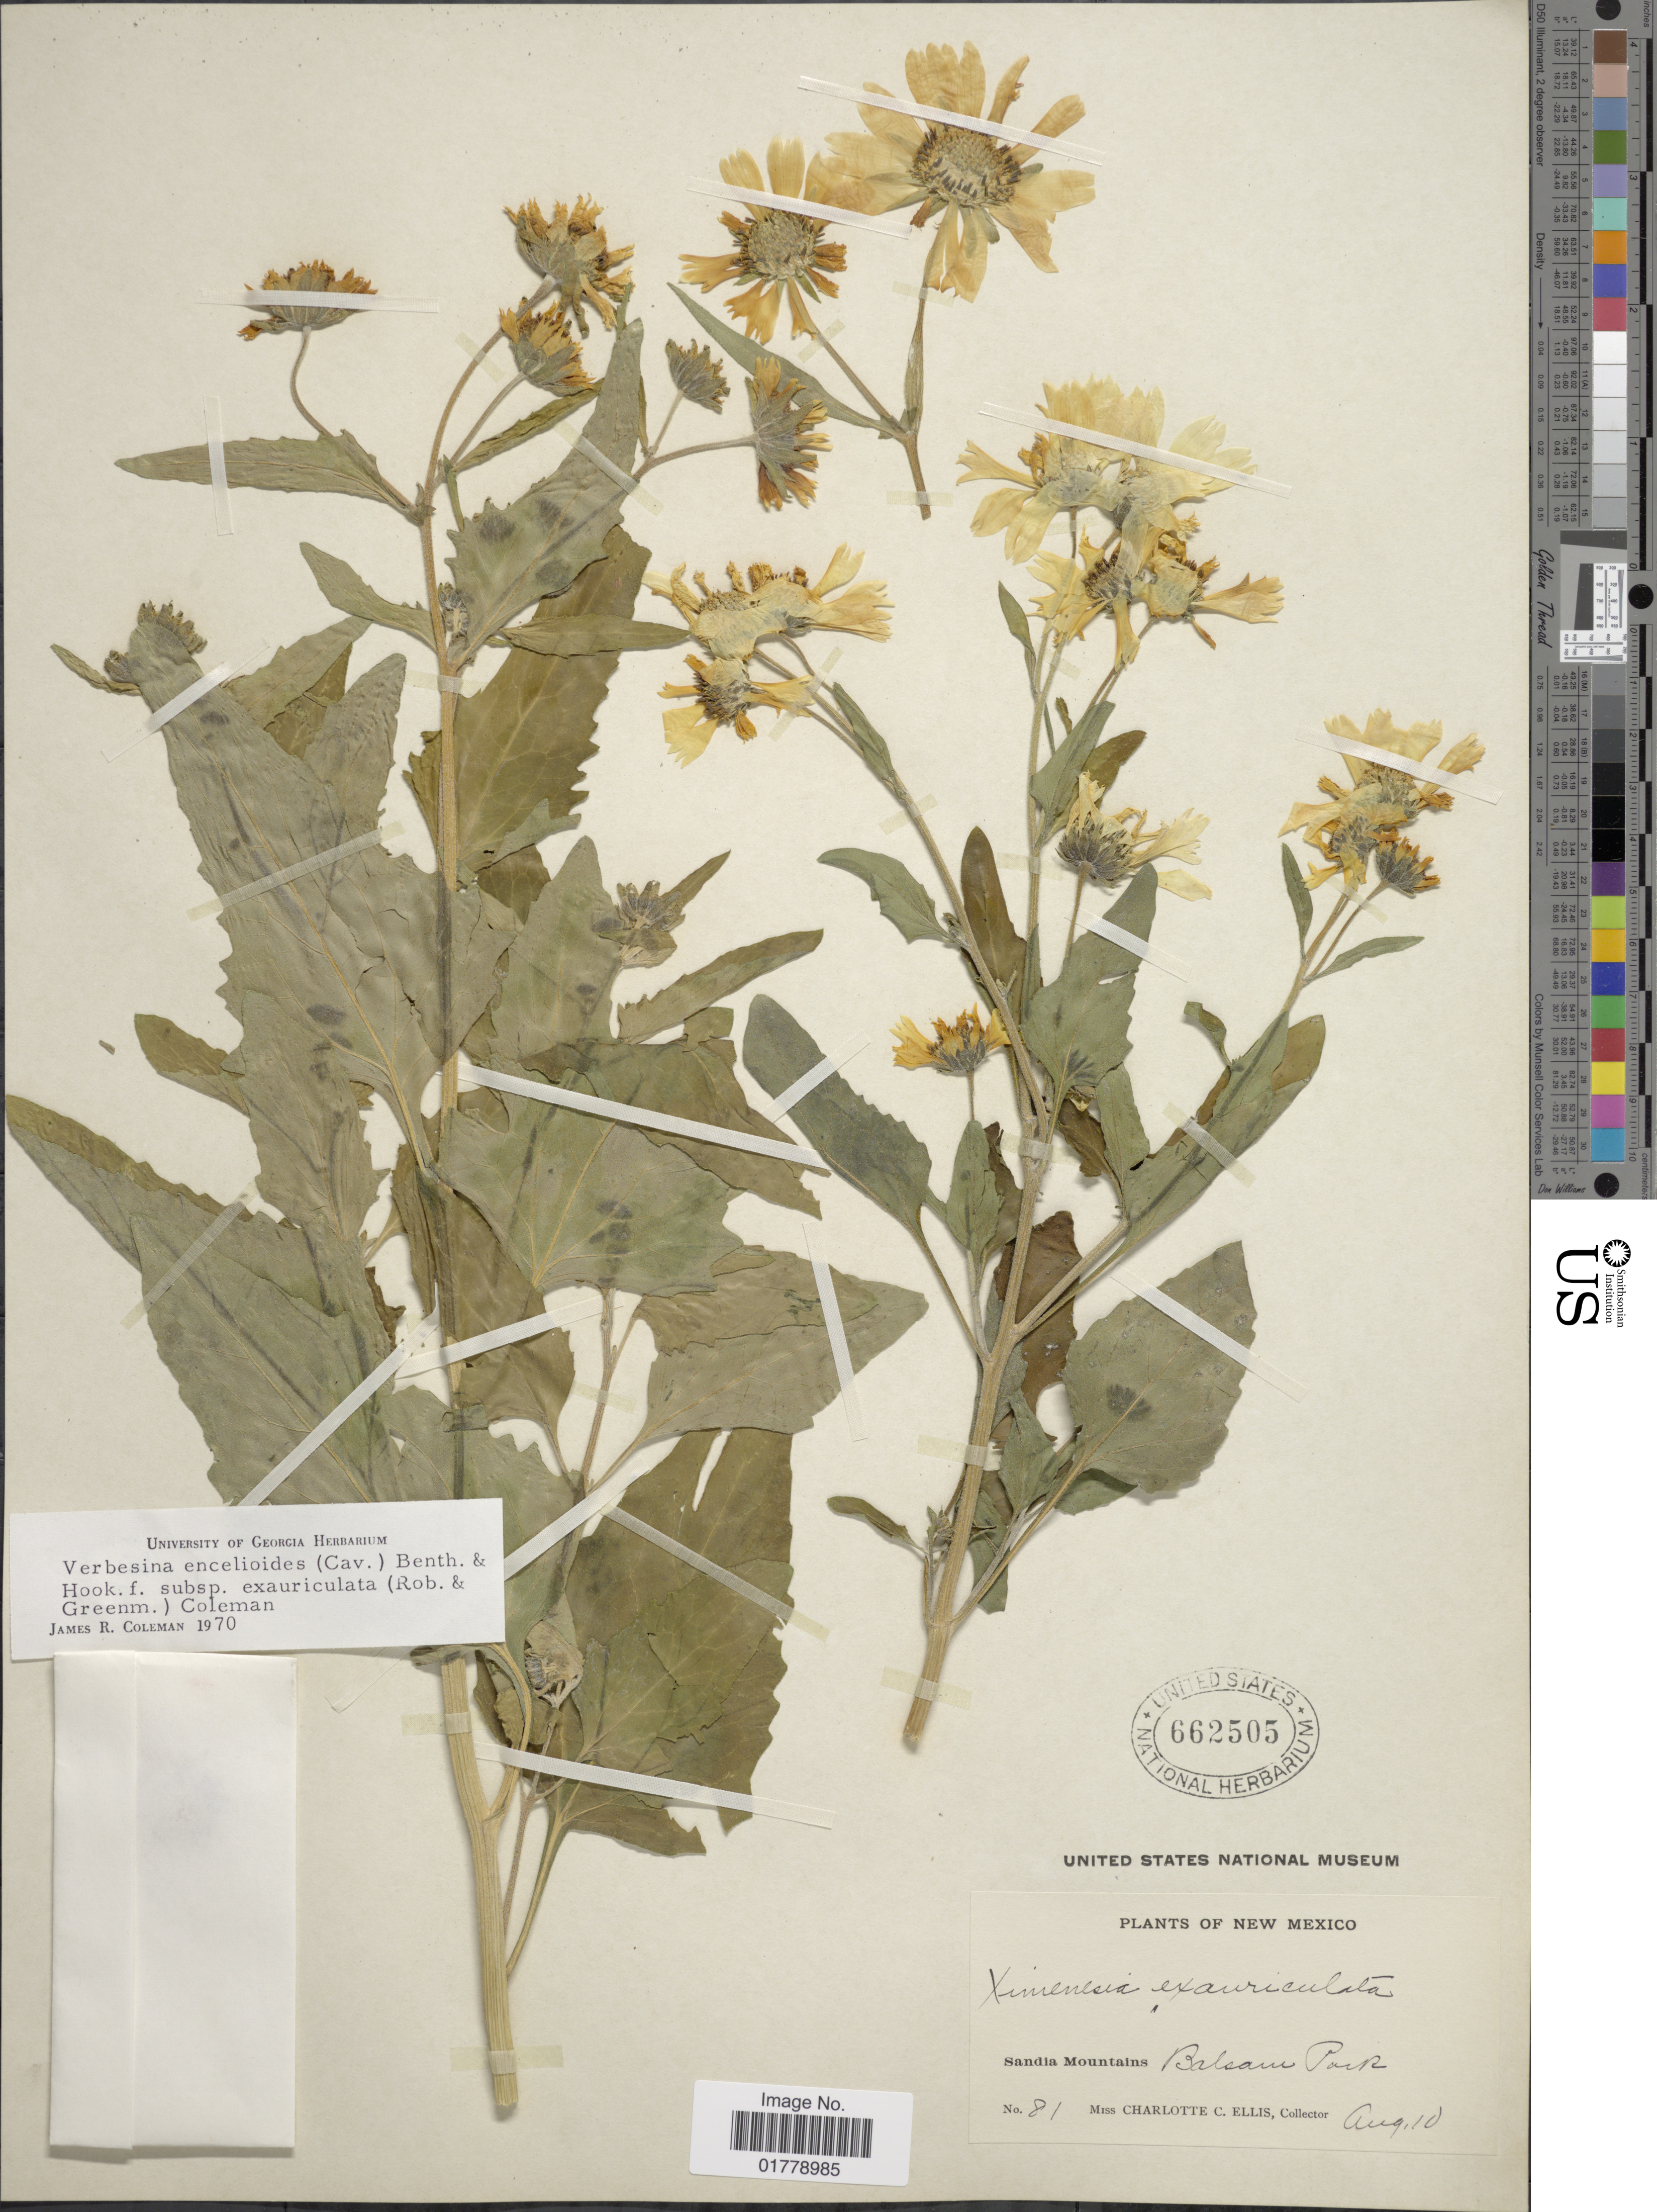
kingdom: Plantae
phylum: Tracheophyta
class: Magnoliopsida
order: Asterales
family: Asteraceae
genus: Verbesina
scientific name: Verbesina encelioides var. cana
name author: (B.L. Rob.) Greenm.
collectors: C. C. Ellis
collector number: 81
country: United States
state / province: New Mexico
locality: Sandia Mountains, Balsam Park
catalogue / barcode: US 662505